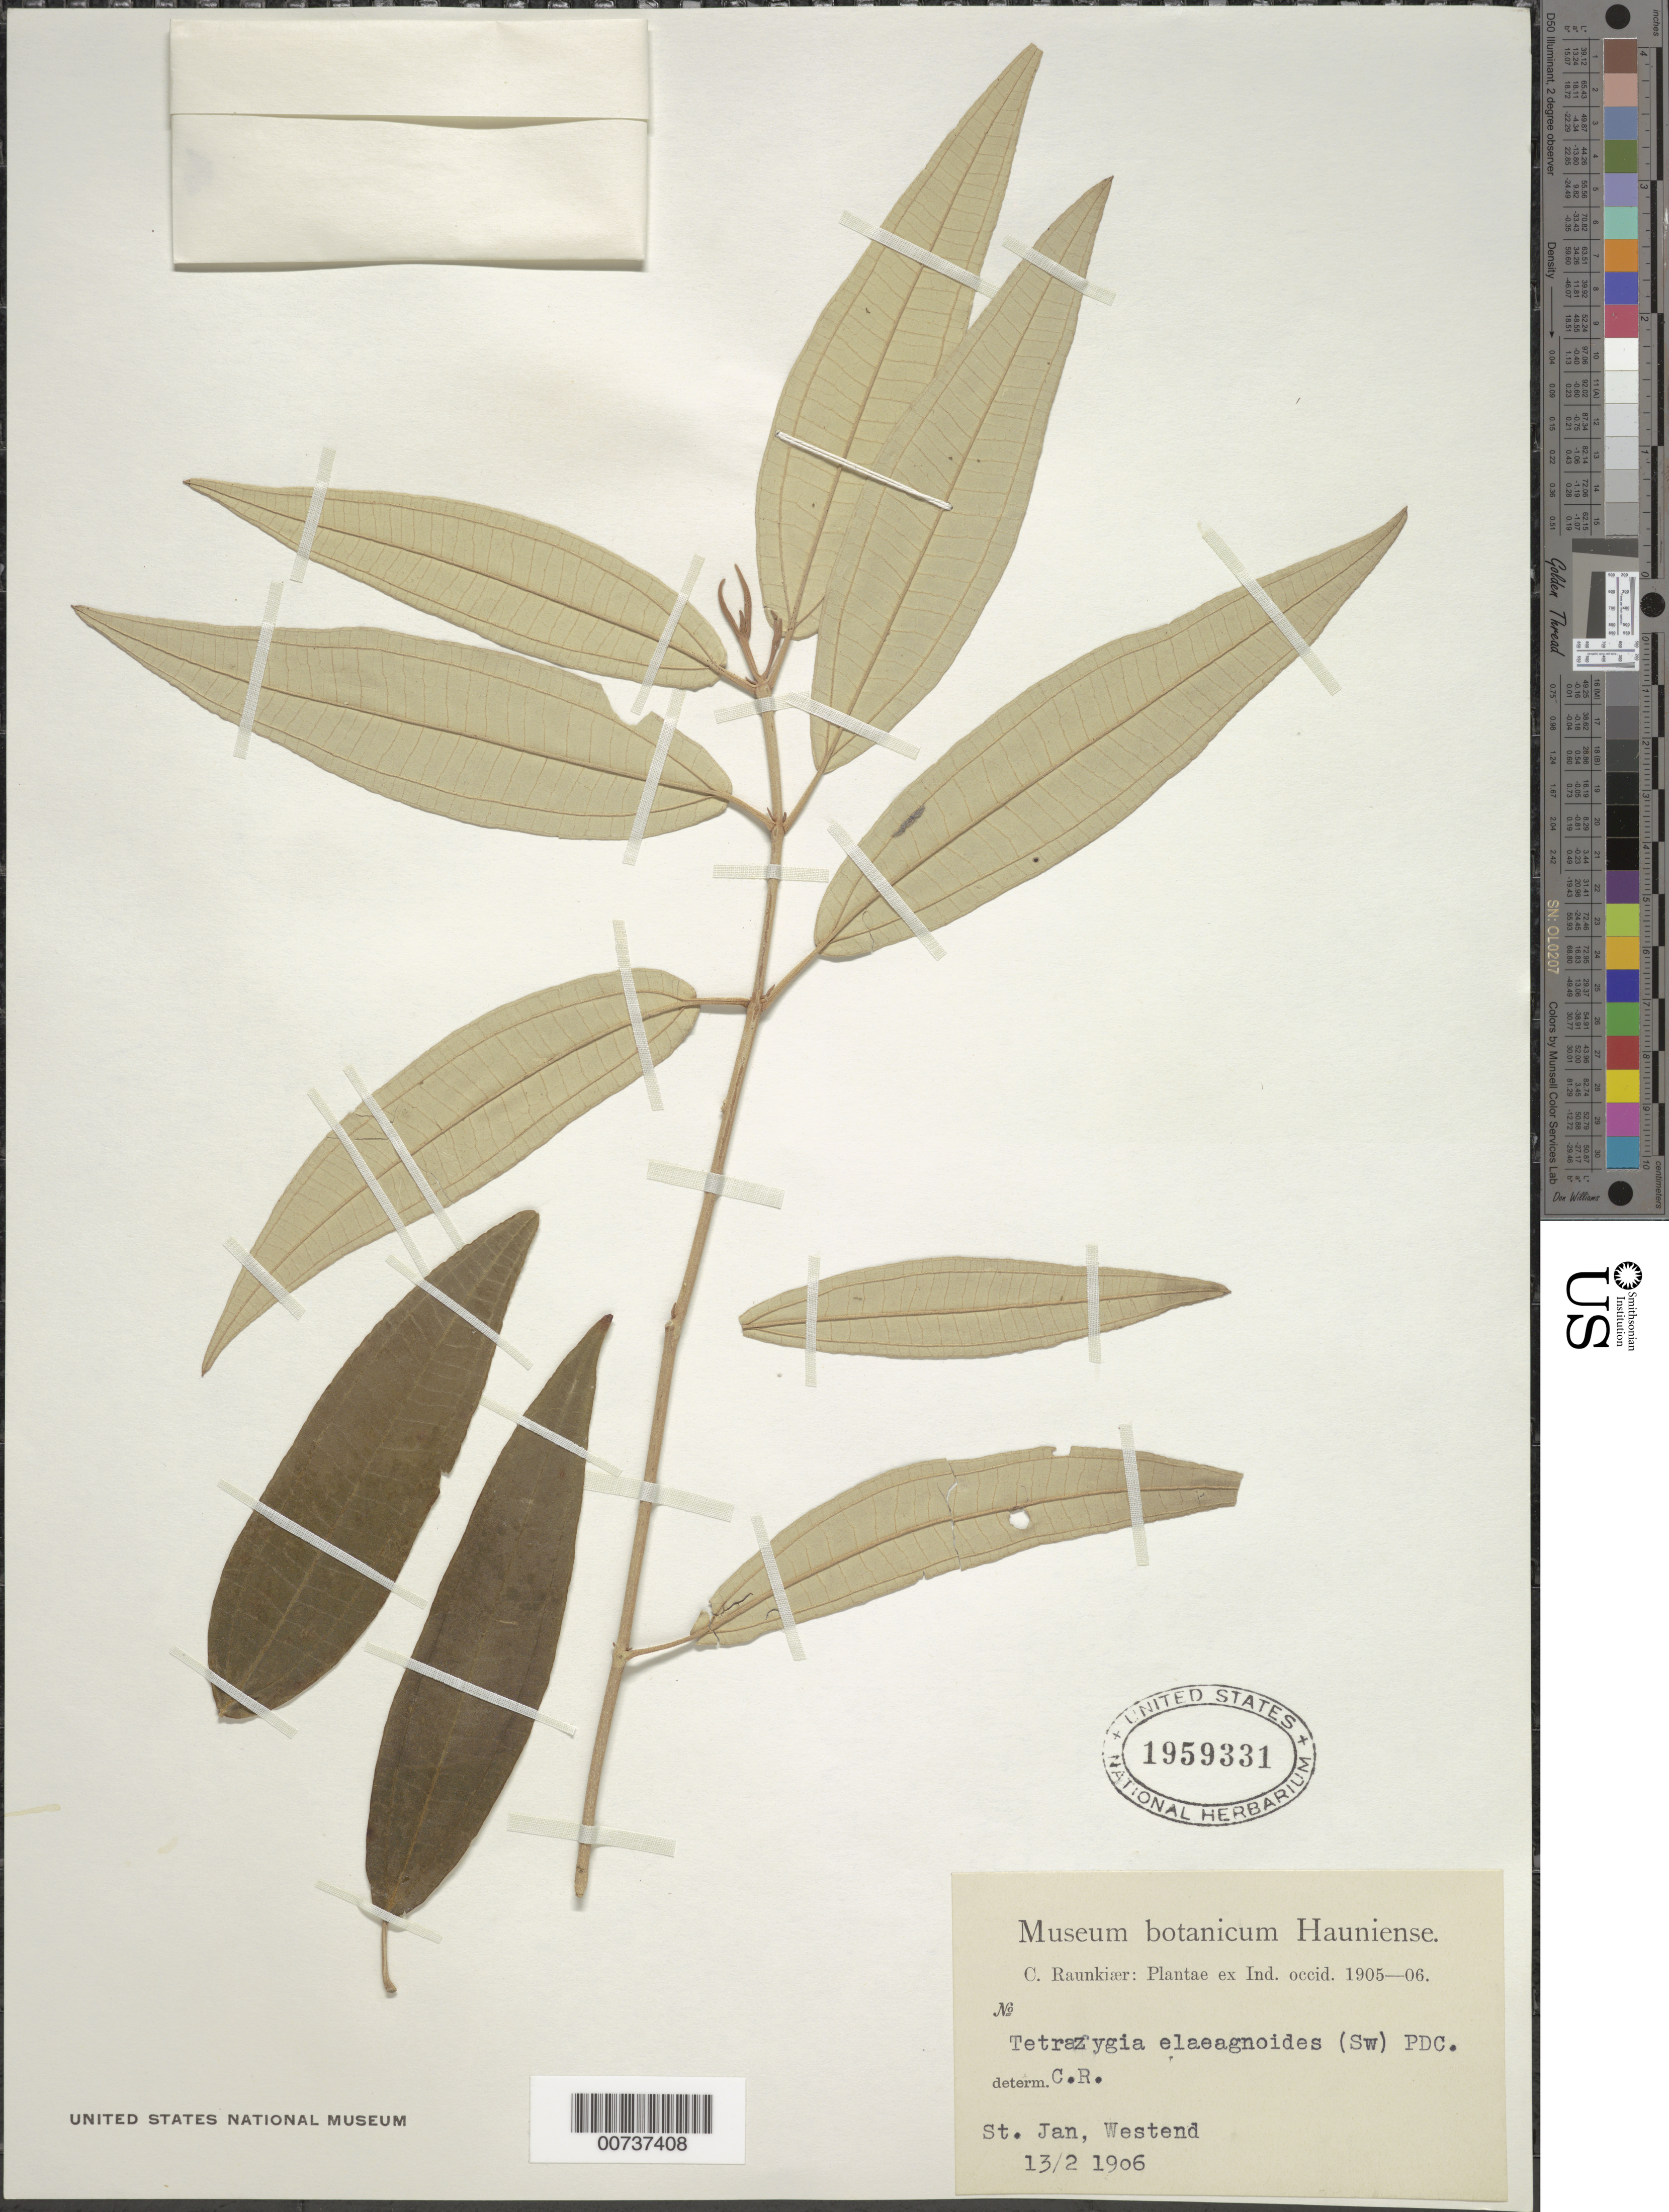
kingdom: Plantae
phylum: Tracheophyta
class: Magnoliopsida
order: Myrtales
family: Melastomataceae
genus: Tetrazygia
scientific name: Tetrazygia elaeagnoides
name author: (Sw.) DC.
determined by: Raunkiær, C.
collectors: C. Raunkiær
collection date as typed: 13 Feb 1906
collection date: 1906-02-13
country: U.S. Virgin Islands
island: St. John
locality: Westend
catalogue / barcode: US 1959331